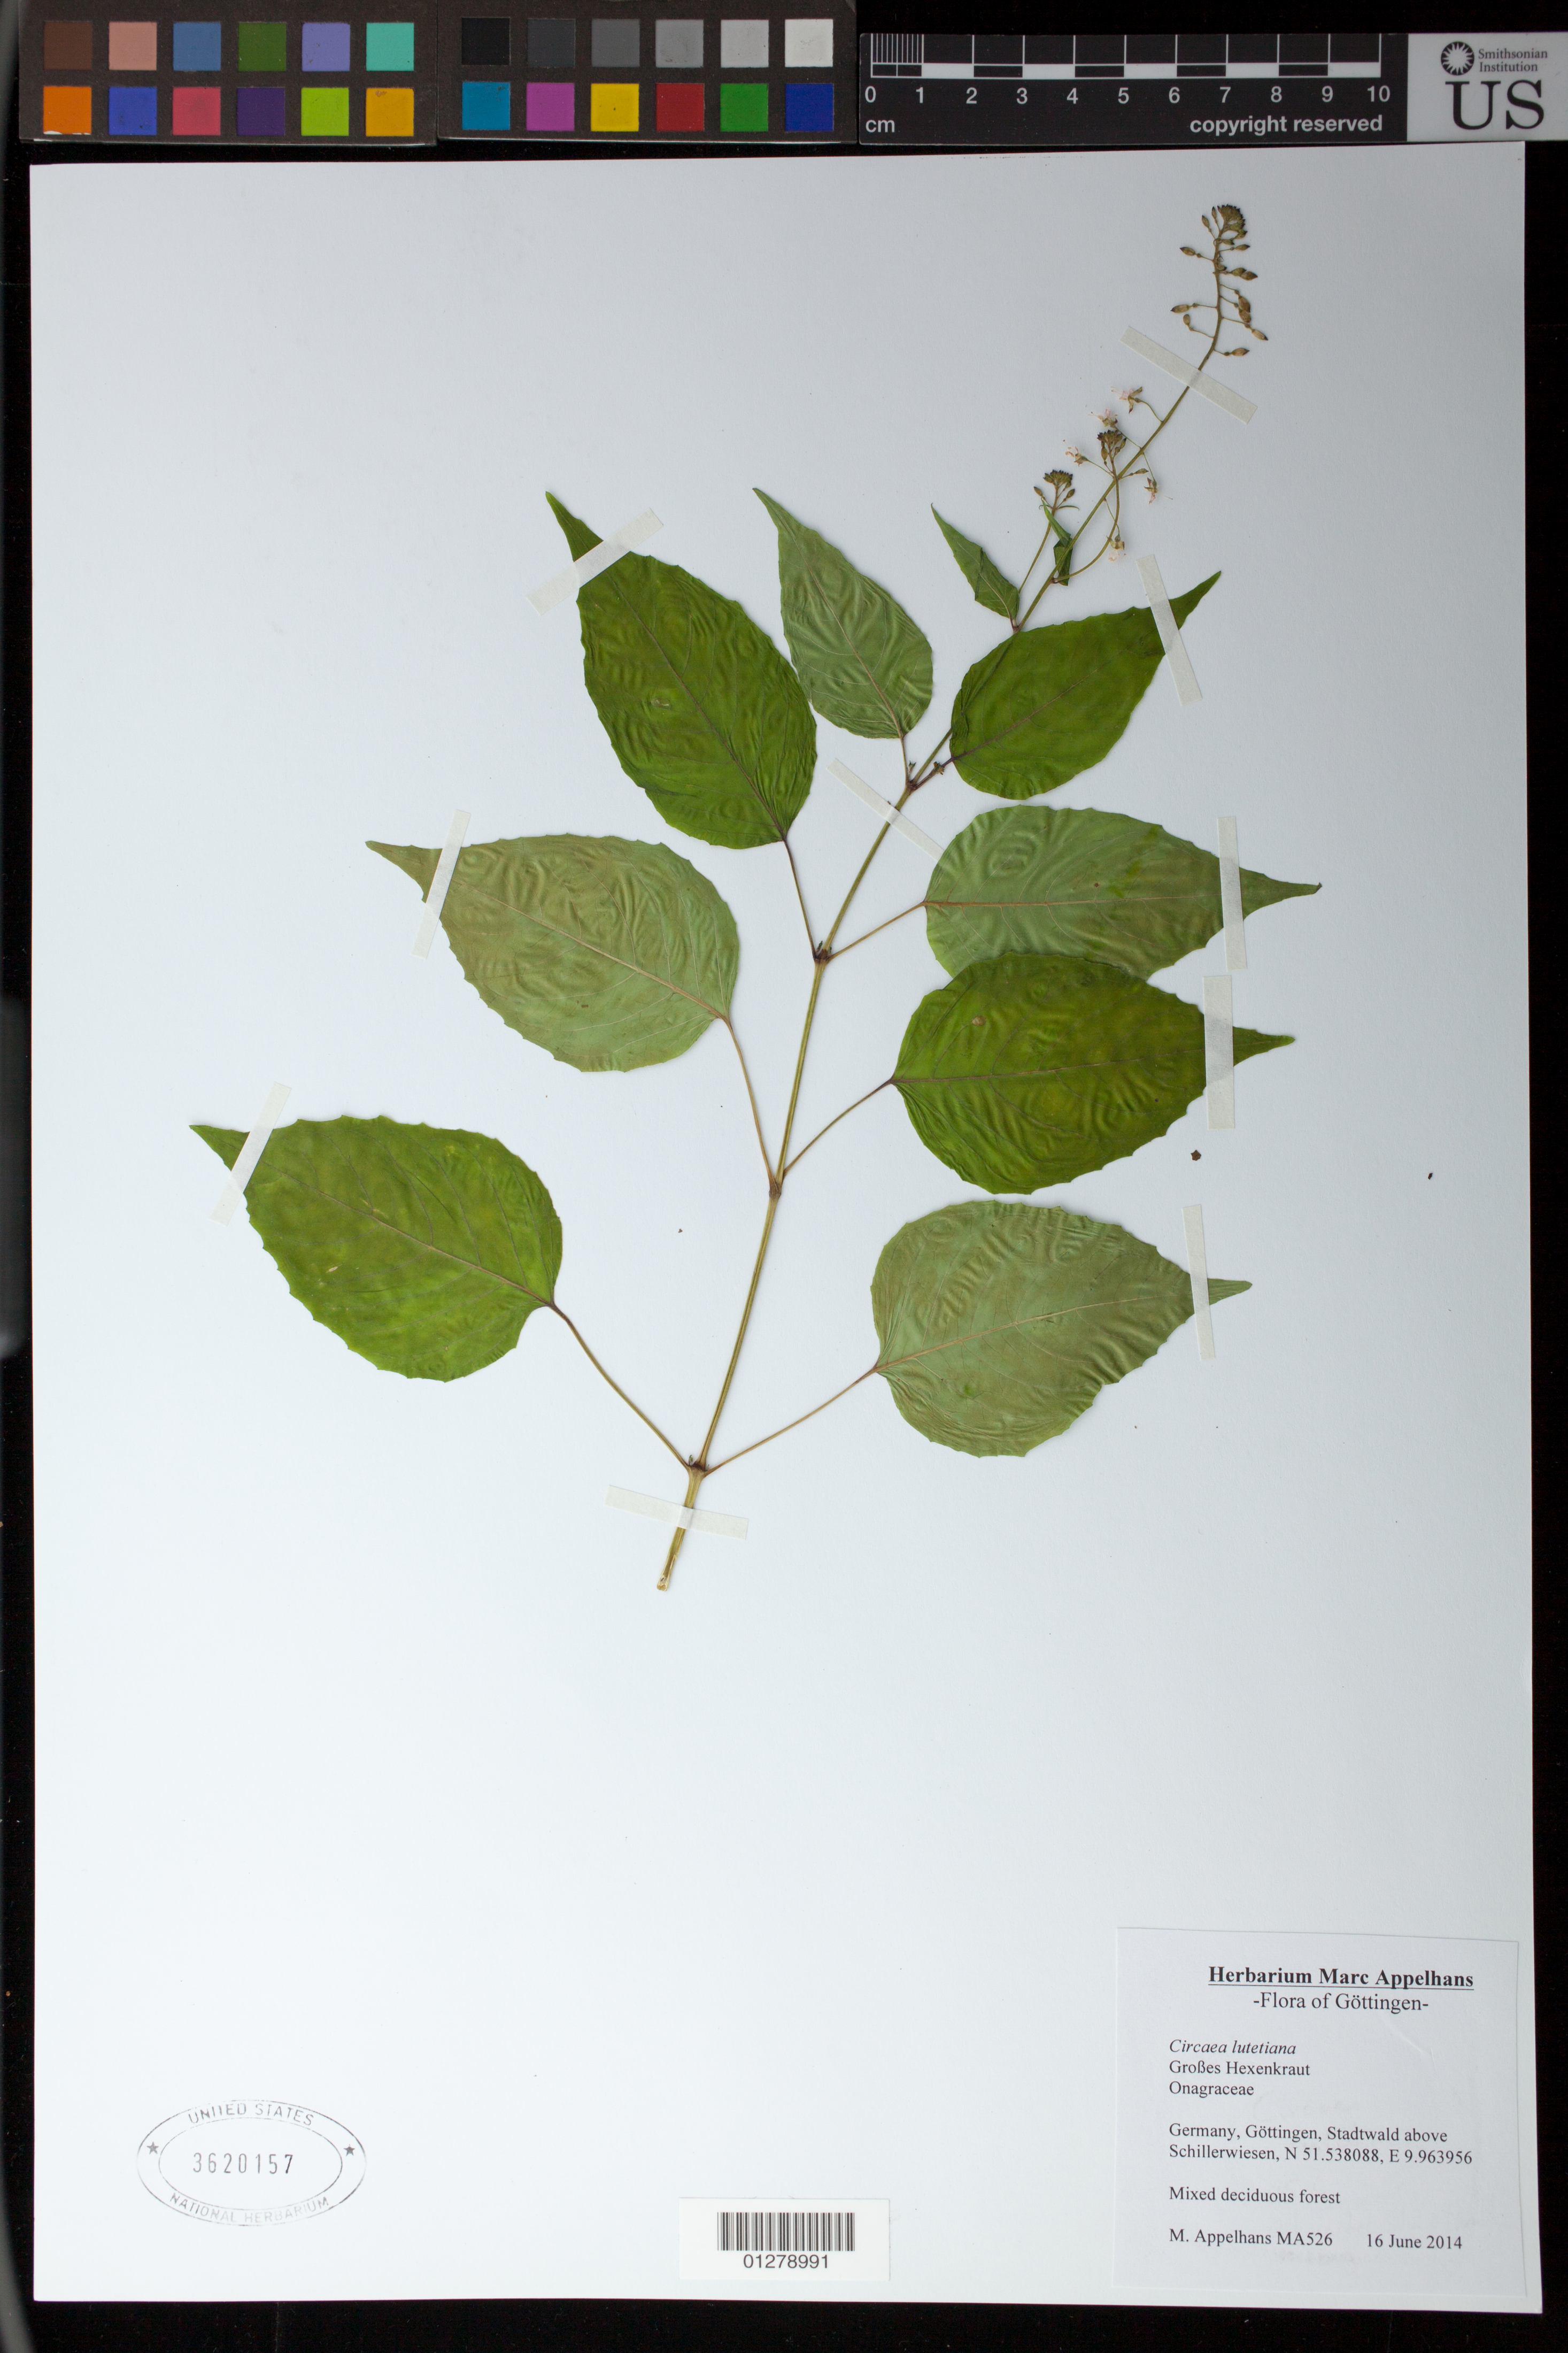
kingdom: Plantae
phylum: Tracheophyta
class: Magnoliopsida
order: Myrtales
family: Onagraceae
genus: Circaea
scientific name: Circaea lutetiana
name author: L.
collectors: M. Appelhans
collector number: MA526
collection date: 2014-06-16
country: Germany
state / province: Niedersachsen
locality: Gottingen, Stadtwald above Schillerwiesen.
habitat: Mixed deciduous forest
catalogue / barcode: US 3620157